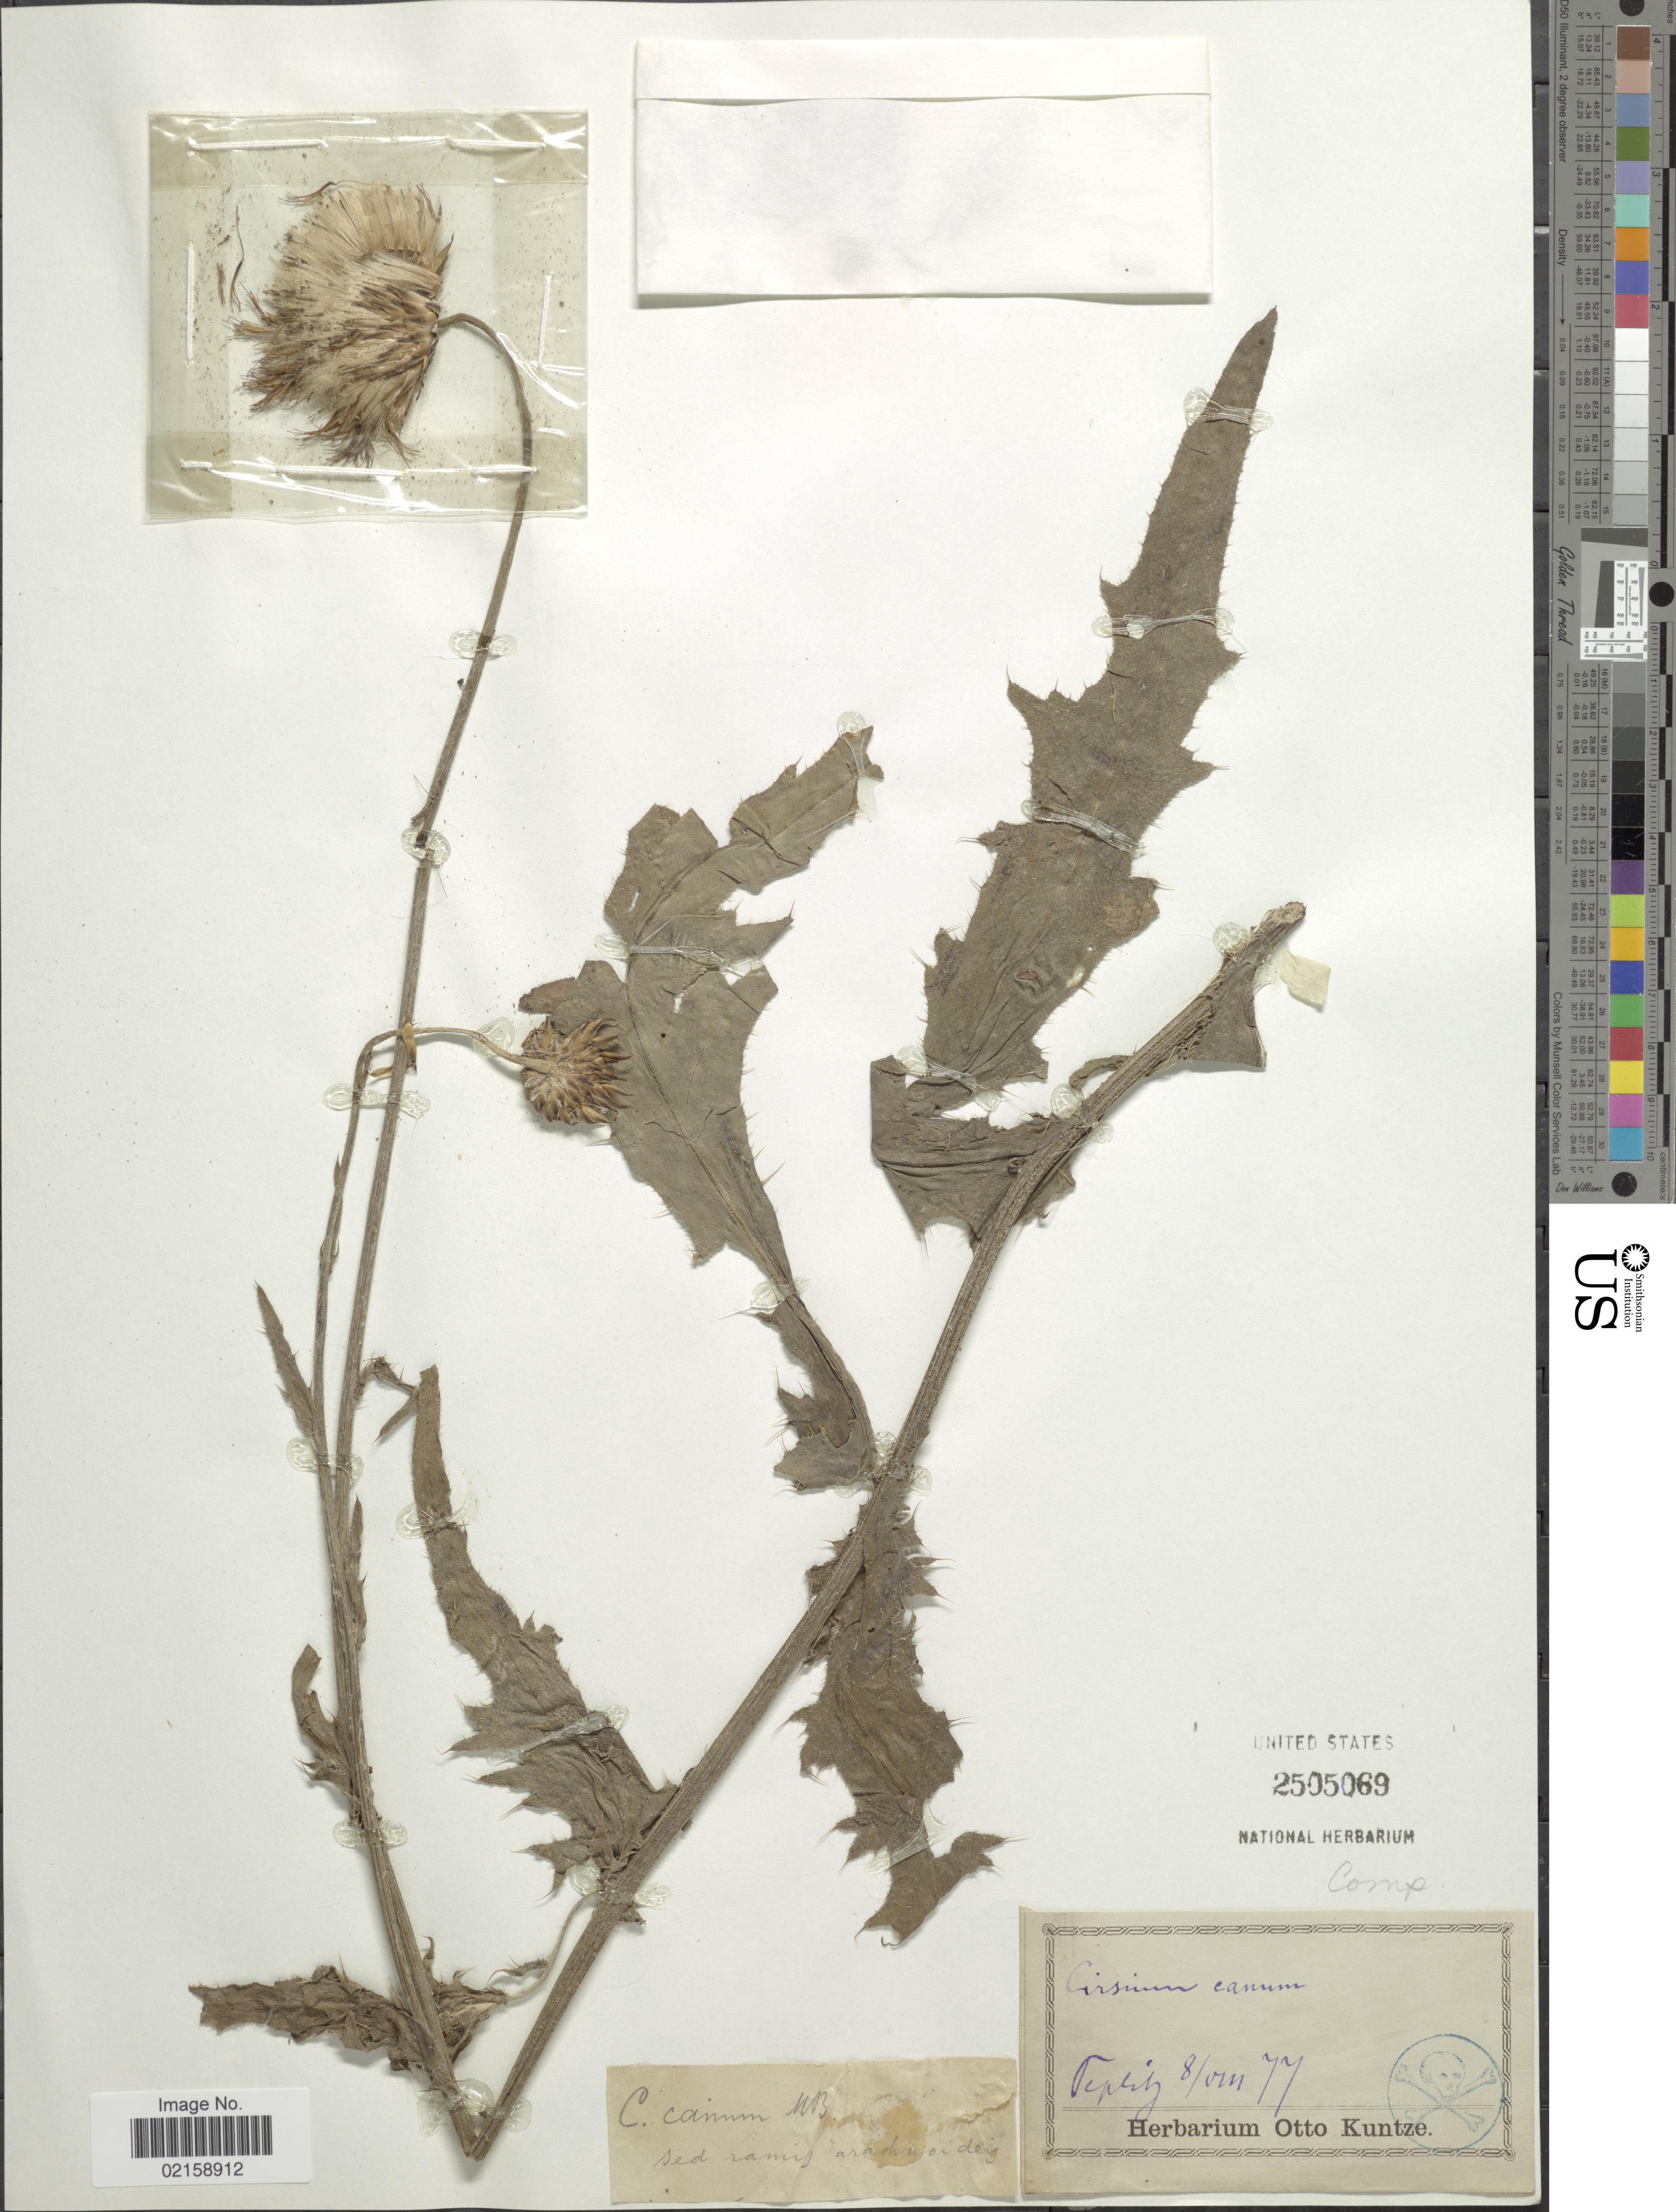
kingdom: Plantae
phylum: Tracheophyta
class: Magnoliopsida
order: Asterales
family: Asteraceae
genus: Cirsium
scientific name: Cirsium canum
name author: M. Bieb.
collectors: ex herb. Otto Kuntze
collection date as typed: Transcribed d/m/y: 8/8/77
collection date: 1877-08-08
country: Czechia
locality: Teplitz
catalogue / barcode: US 2505069